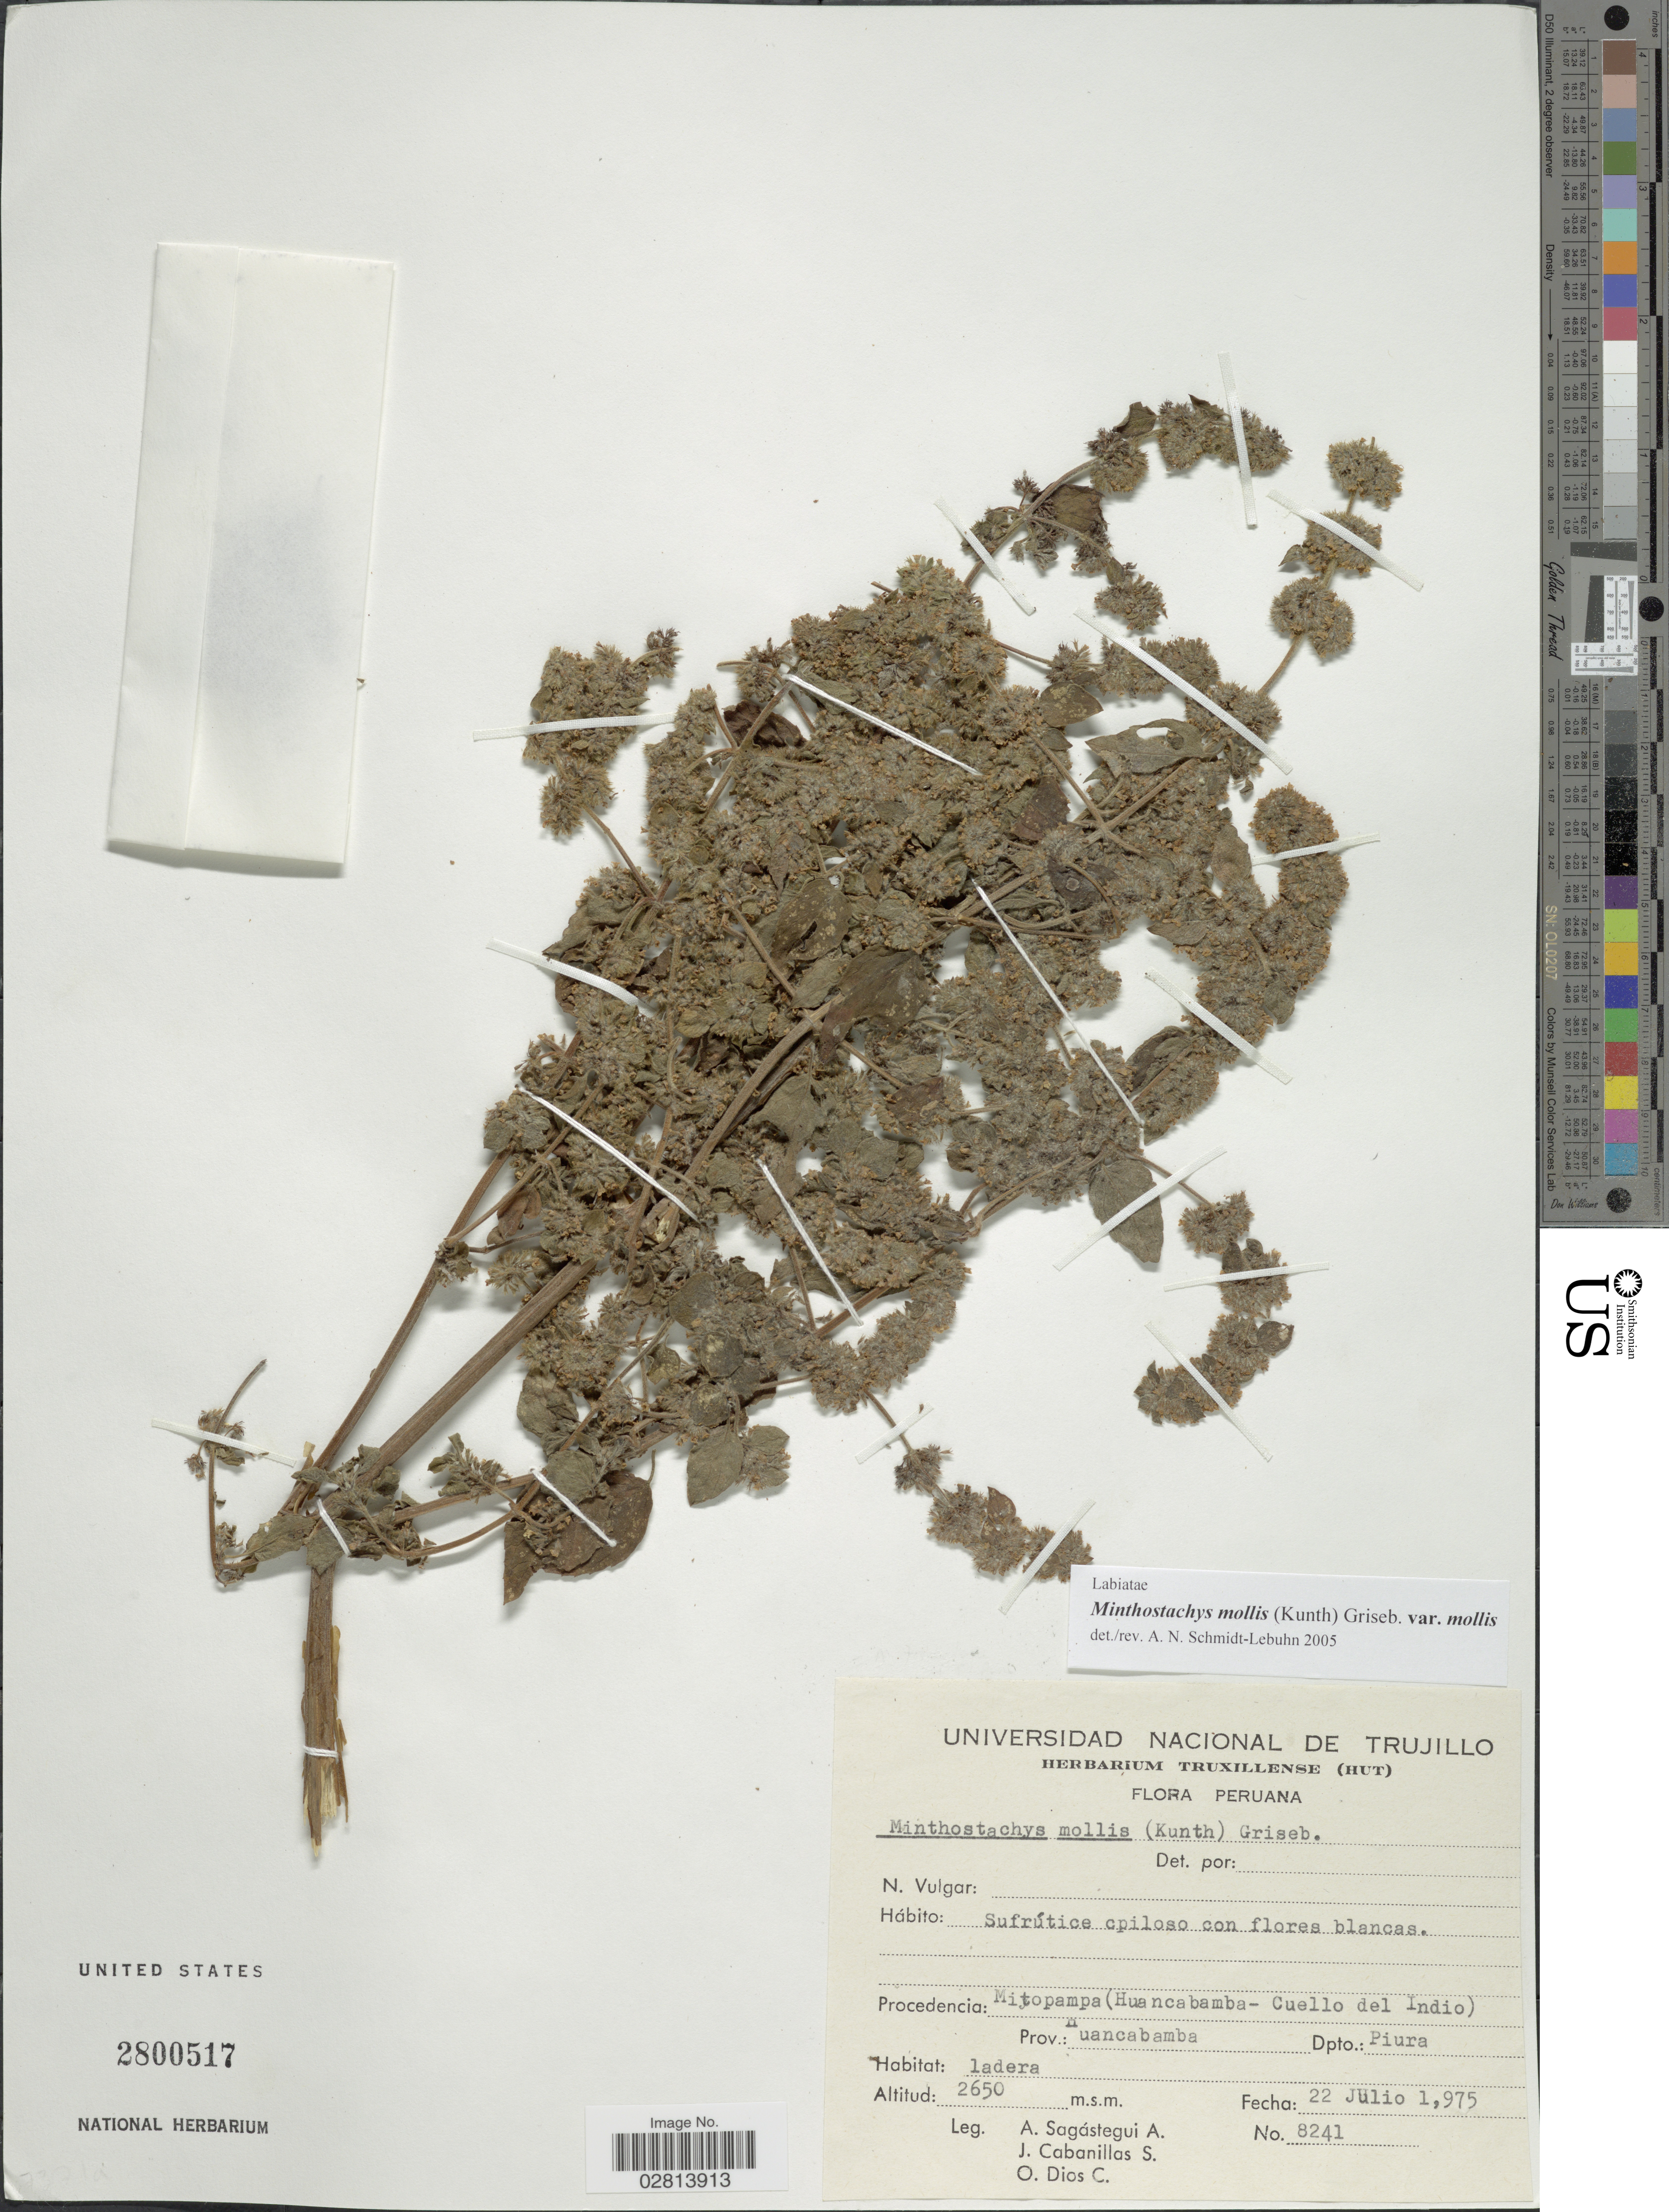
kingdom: Plantae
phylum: Tracheophyta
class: Magnoliopsida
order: Lamiales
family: Lamiaceae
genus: Minthostachys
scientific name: Minthostachys mollis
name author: (Kunth) Griseb.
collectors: A. Sagástegui A., J. Cabanillas S. & O. Dios C.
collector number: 8241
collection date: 1975-07-22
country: Peru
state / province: Piura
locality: Procedencia: Mitopampa (Huancabamba-Cuello del Indio) Prov.: Huancabamba, Dpto.: Piura.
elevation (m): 2650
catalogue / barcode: US 2800517